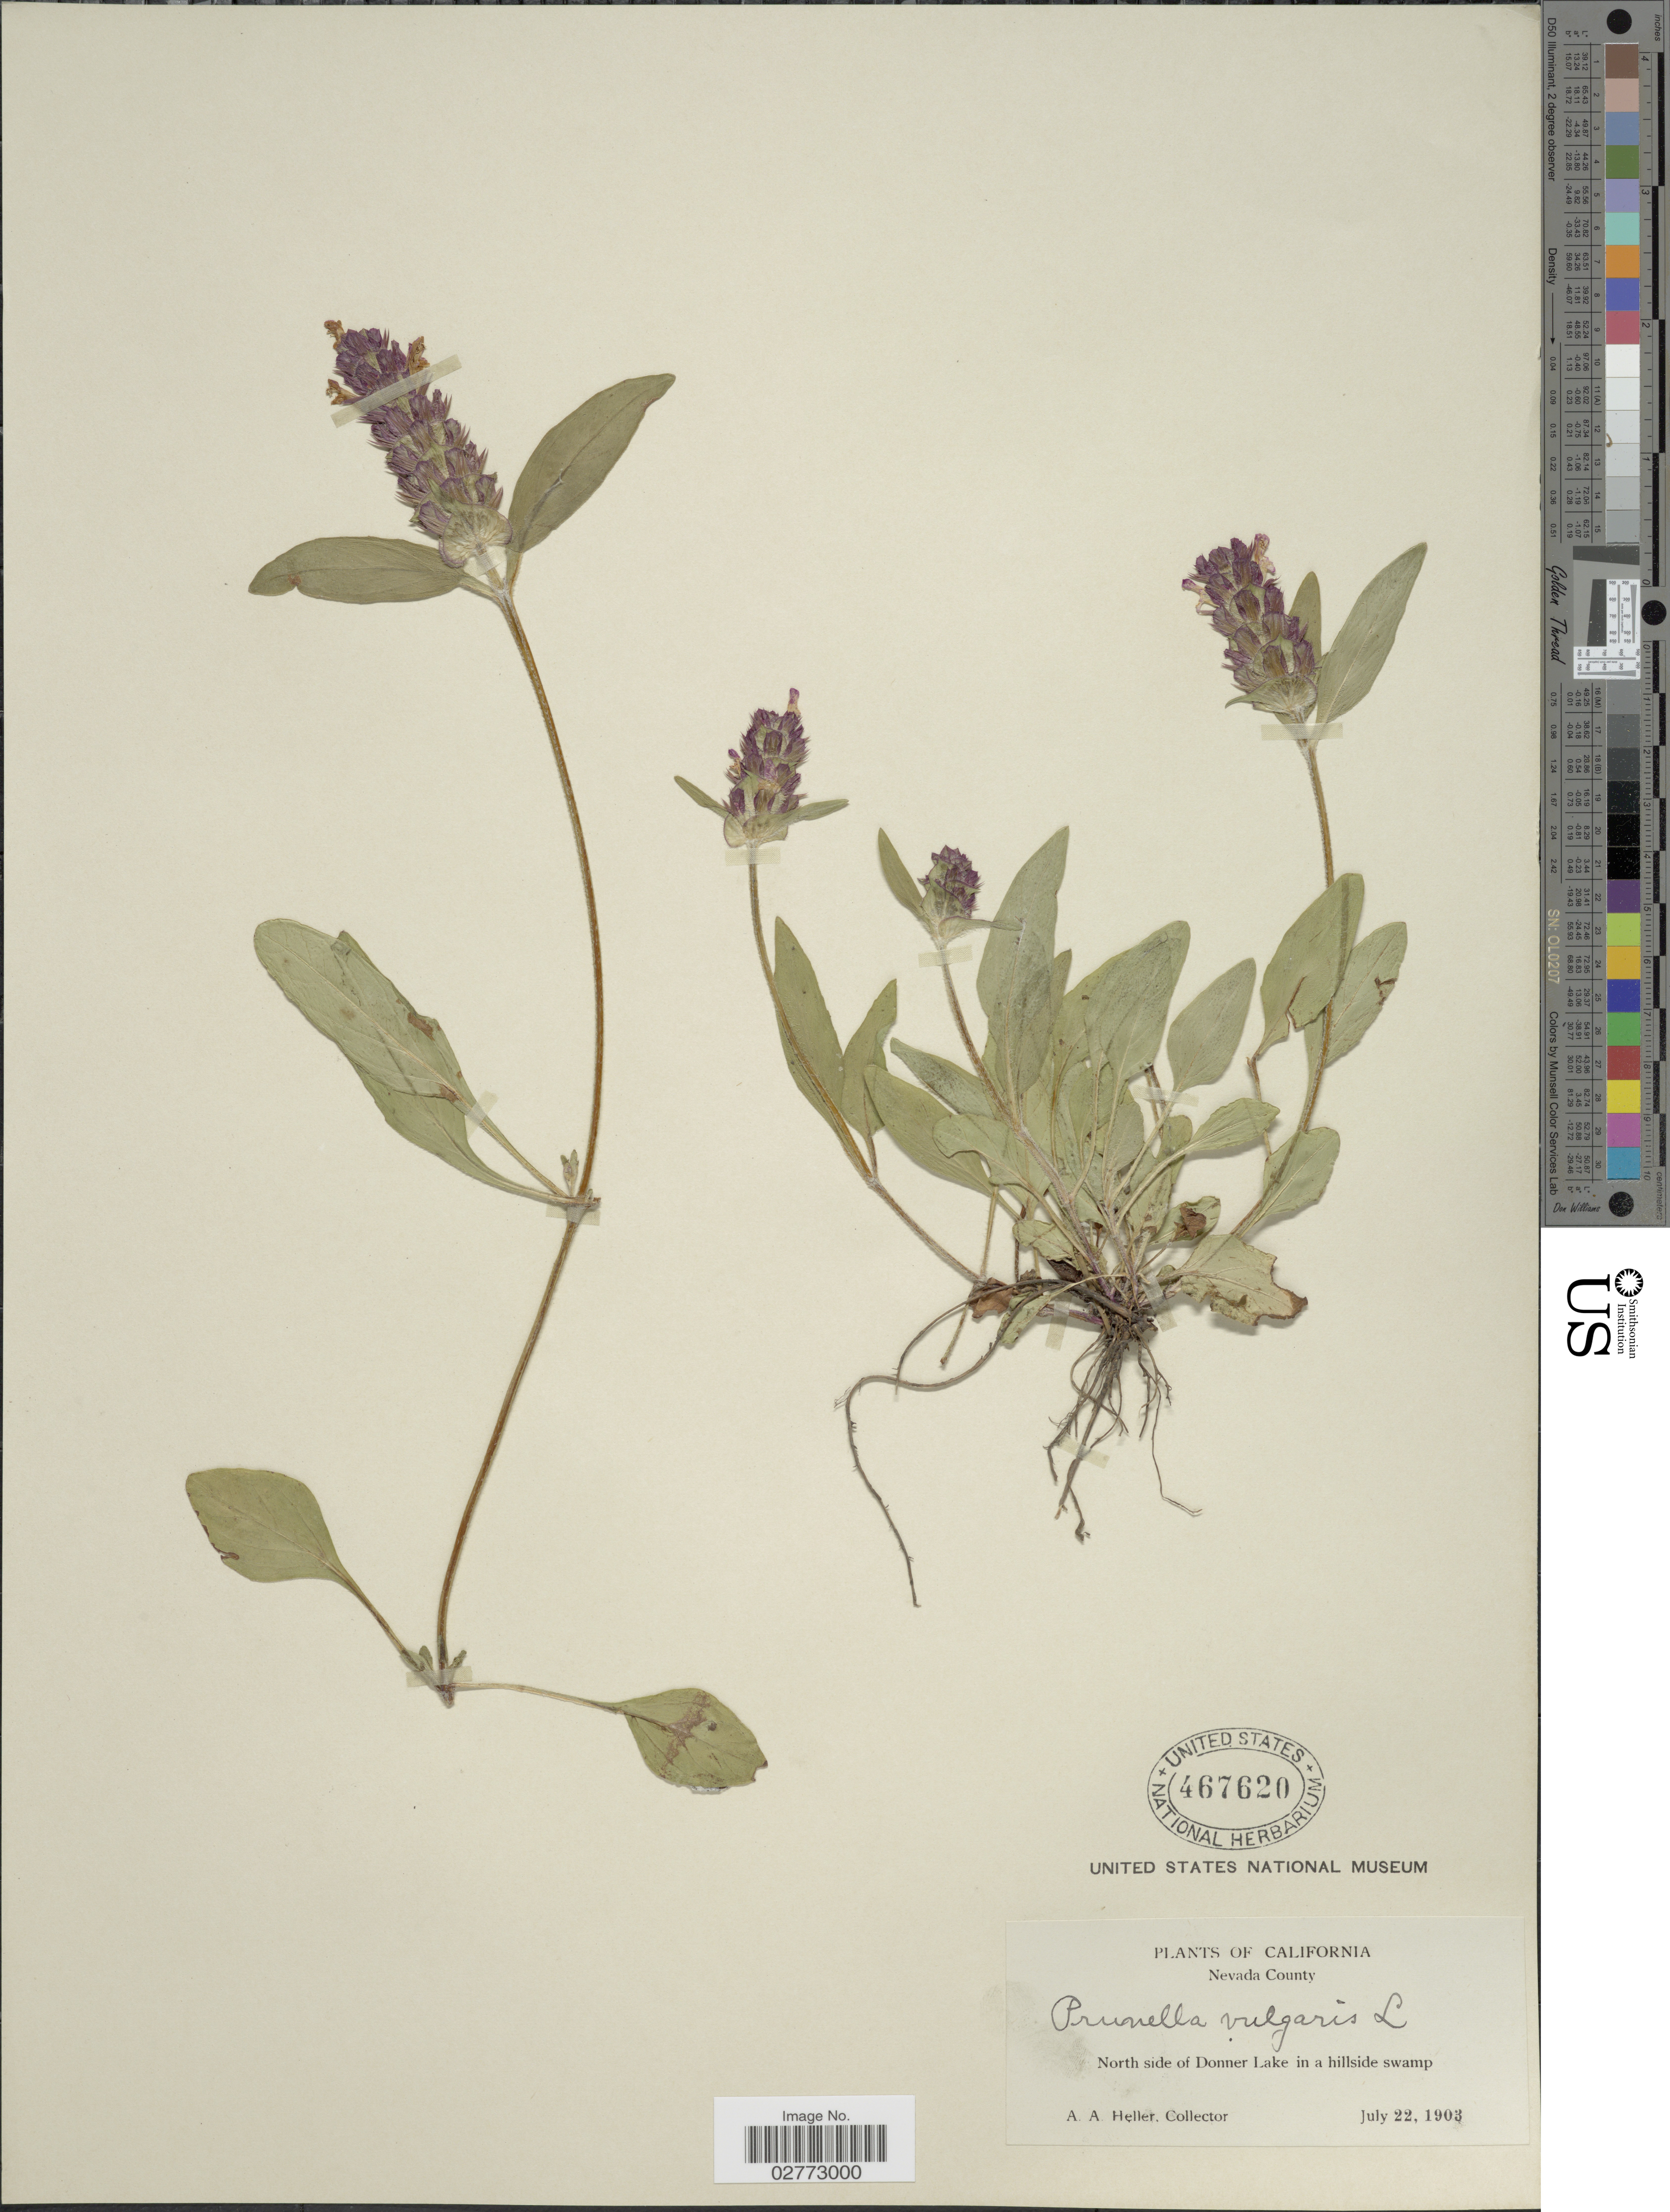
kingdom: Plantae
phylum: Tracheophyta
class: Magnoliopsida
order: Lamiales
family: Lamiaceae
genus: Prunella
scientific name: Prunella vulgaris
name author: L.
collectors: A. A. Heller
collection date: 1903-07-22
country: United States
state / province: California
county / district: Nevada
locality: Nevada County. North side of Donner Lake in a hillside swamp.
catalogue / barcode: US 467620